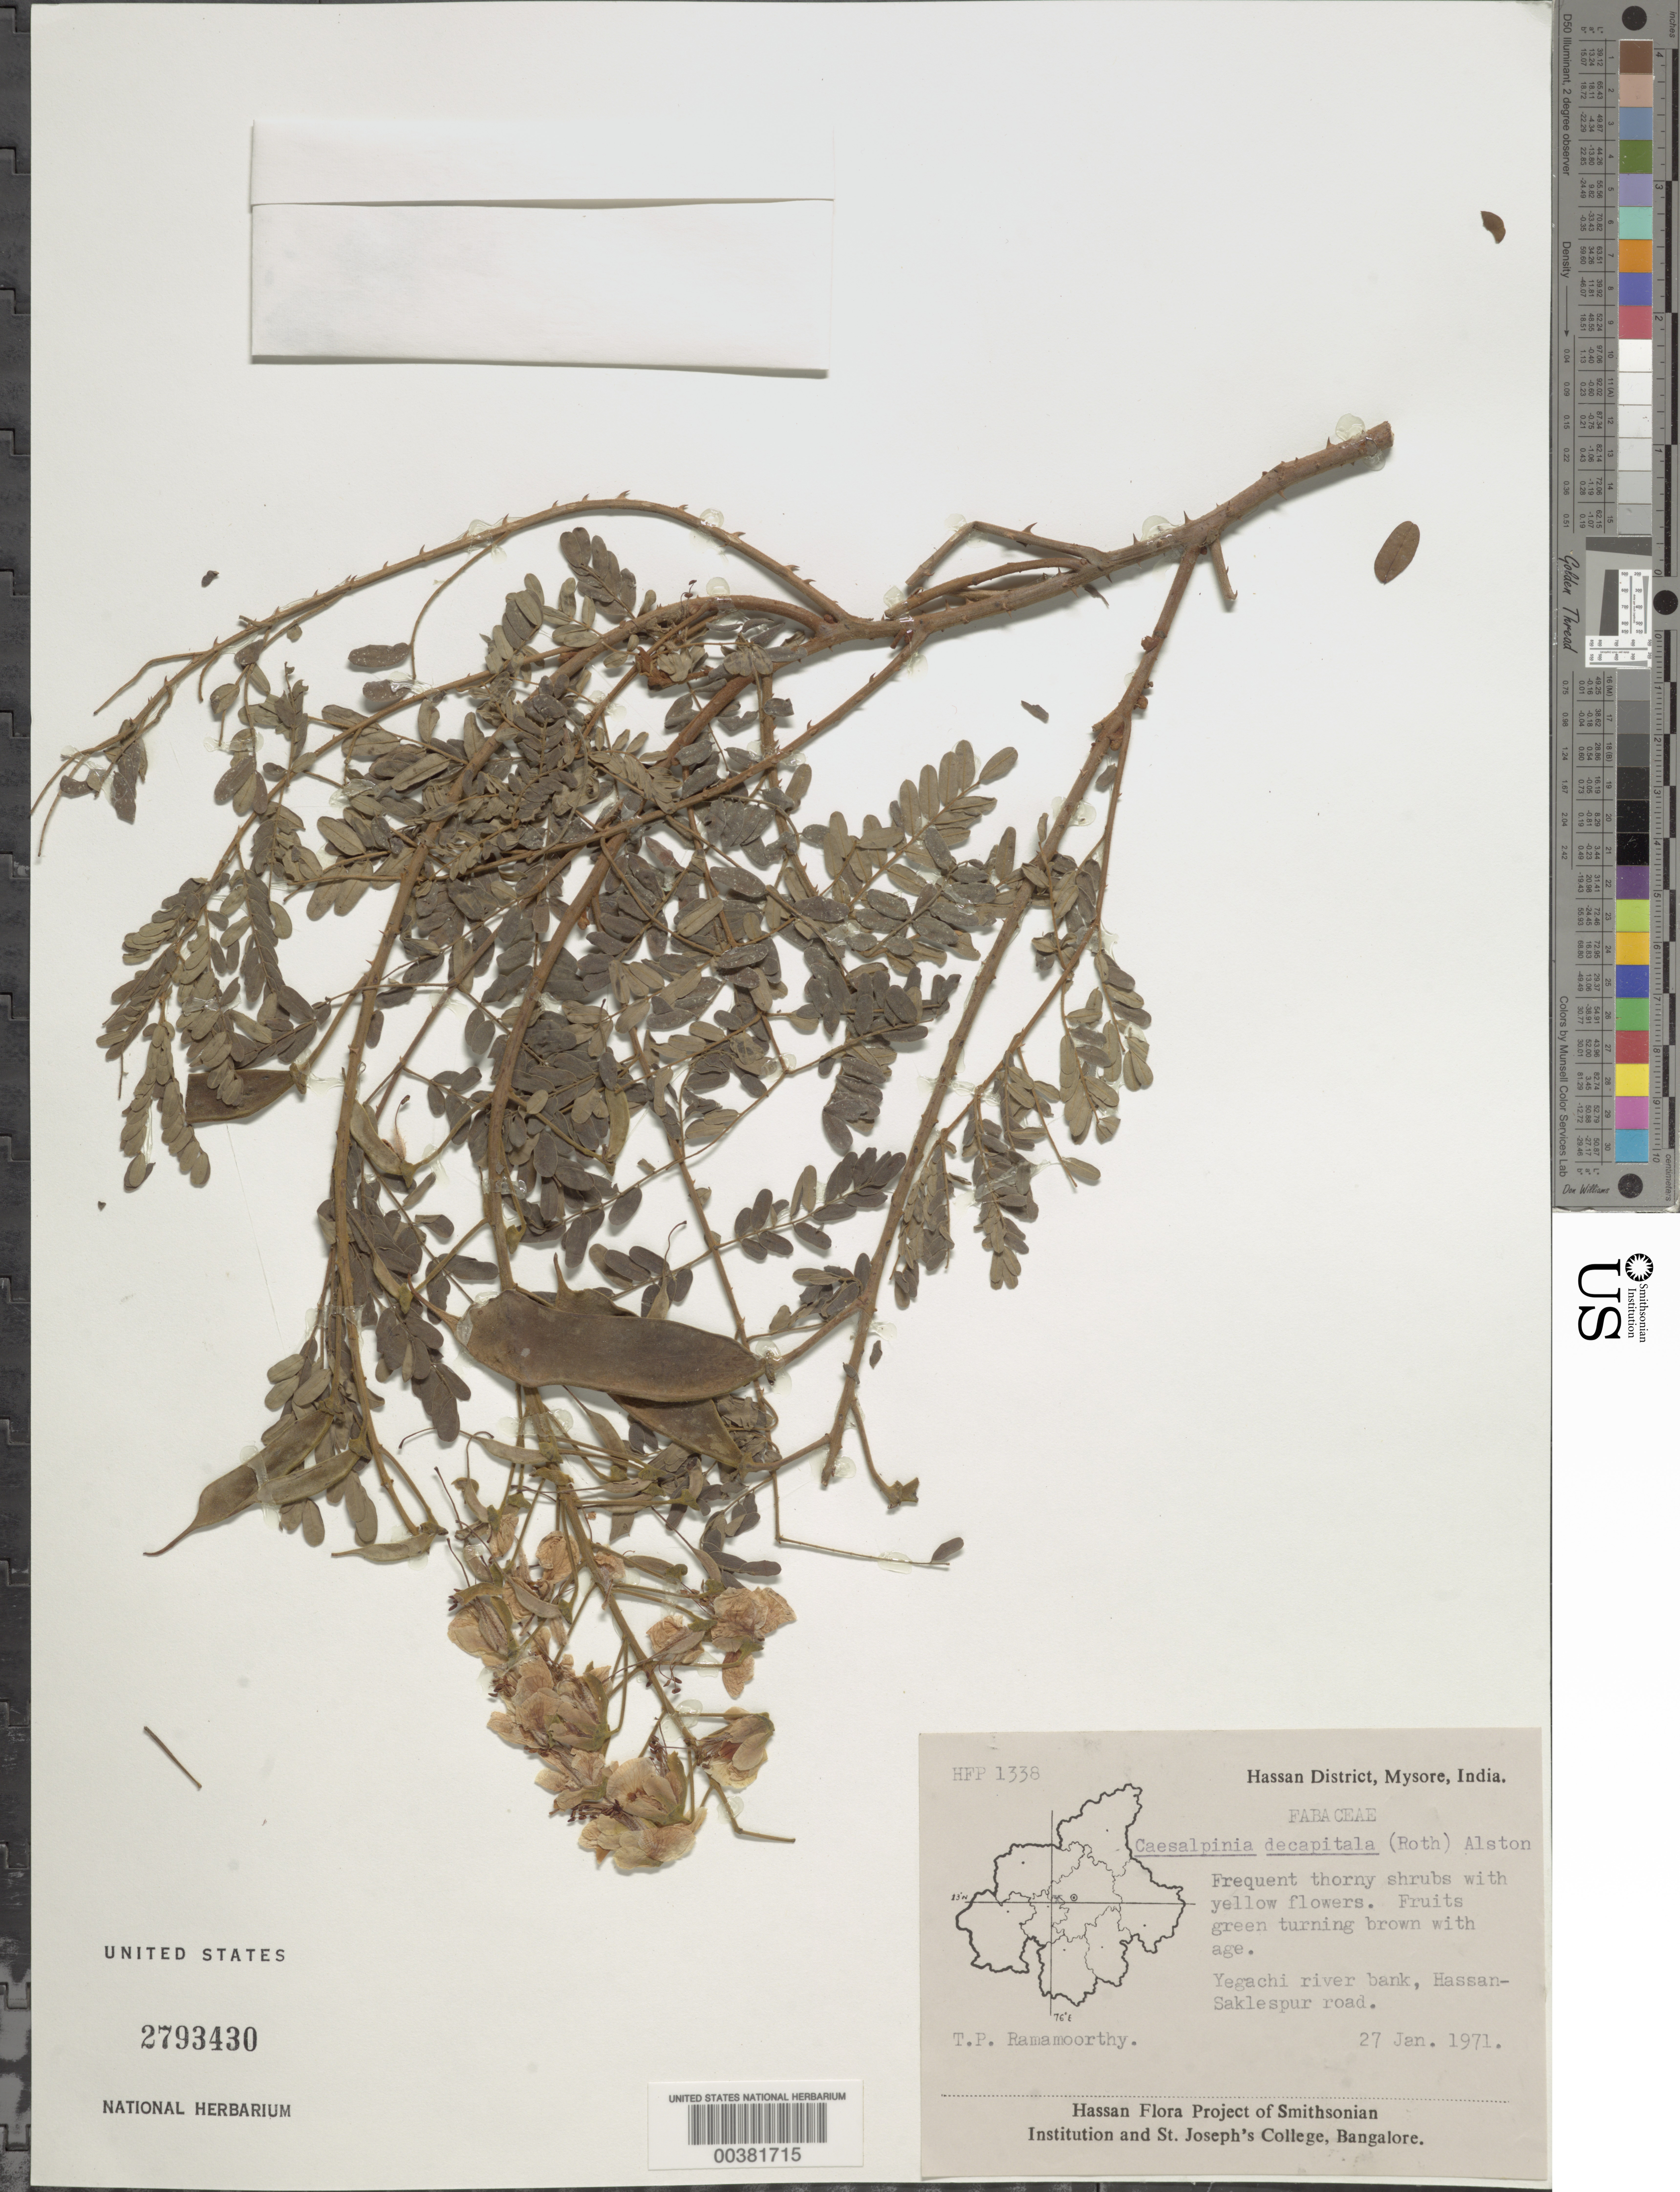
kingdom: Plantae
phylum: Tracheophyta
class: Magnoliopsida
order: Fabales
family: Fabaceae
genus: Biancaea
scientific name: Biancaea decapetala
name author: (Roth) O. Deg.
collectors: T. P. Ramamoorthy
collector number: Hfp 1338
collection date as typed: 27 Jan 1971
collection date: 1971-01-27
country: India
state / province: Karnataka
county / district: Hassan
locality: Yegachi river bank; hassan-saklespur road, mysore state [mysore state = karnataka.]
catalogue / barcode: US 2793430